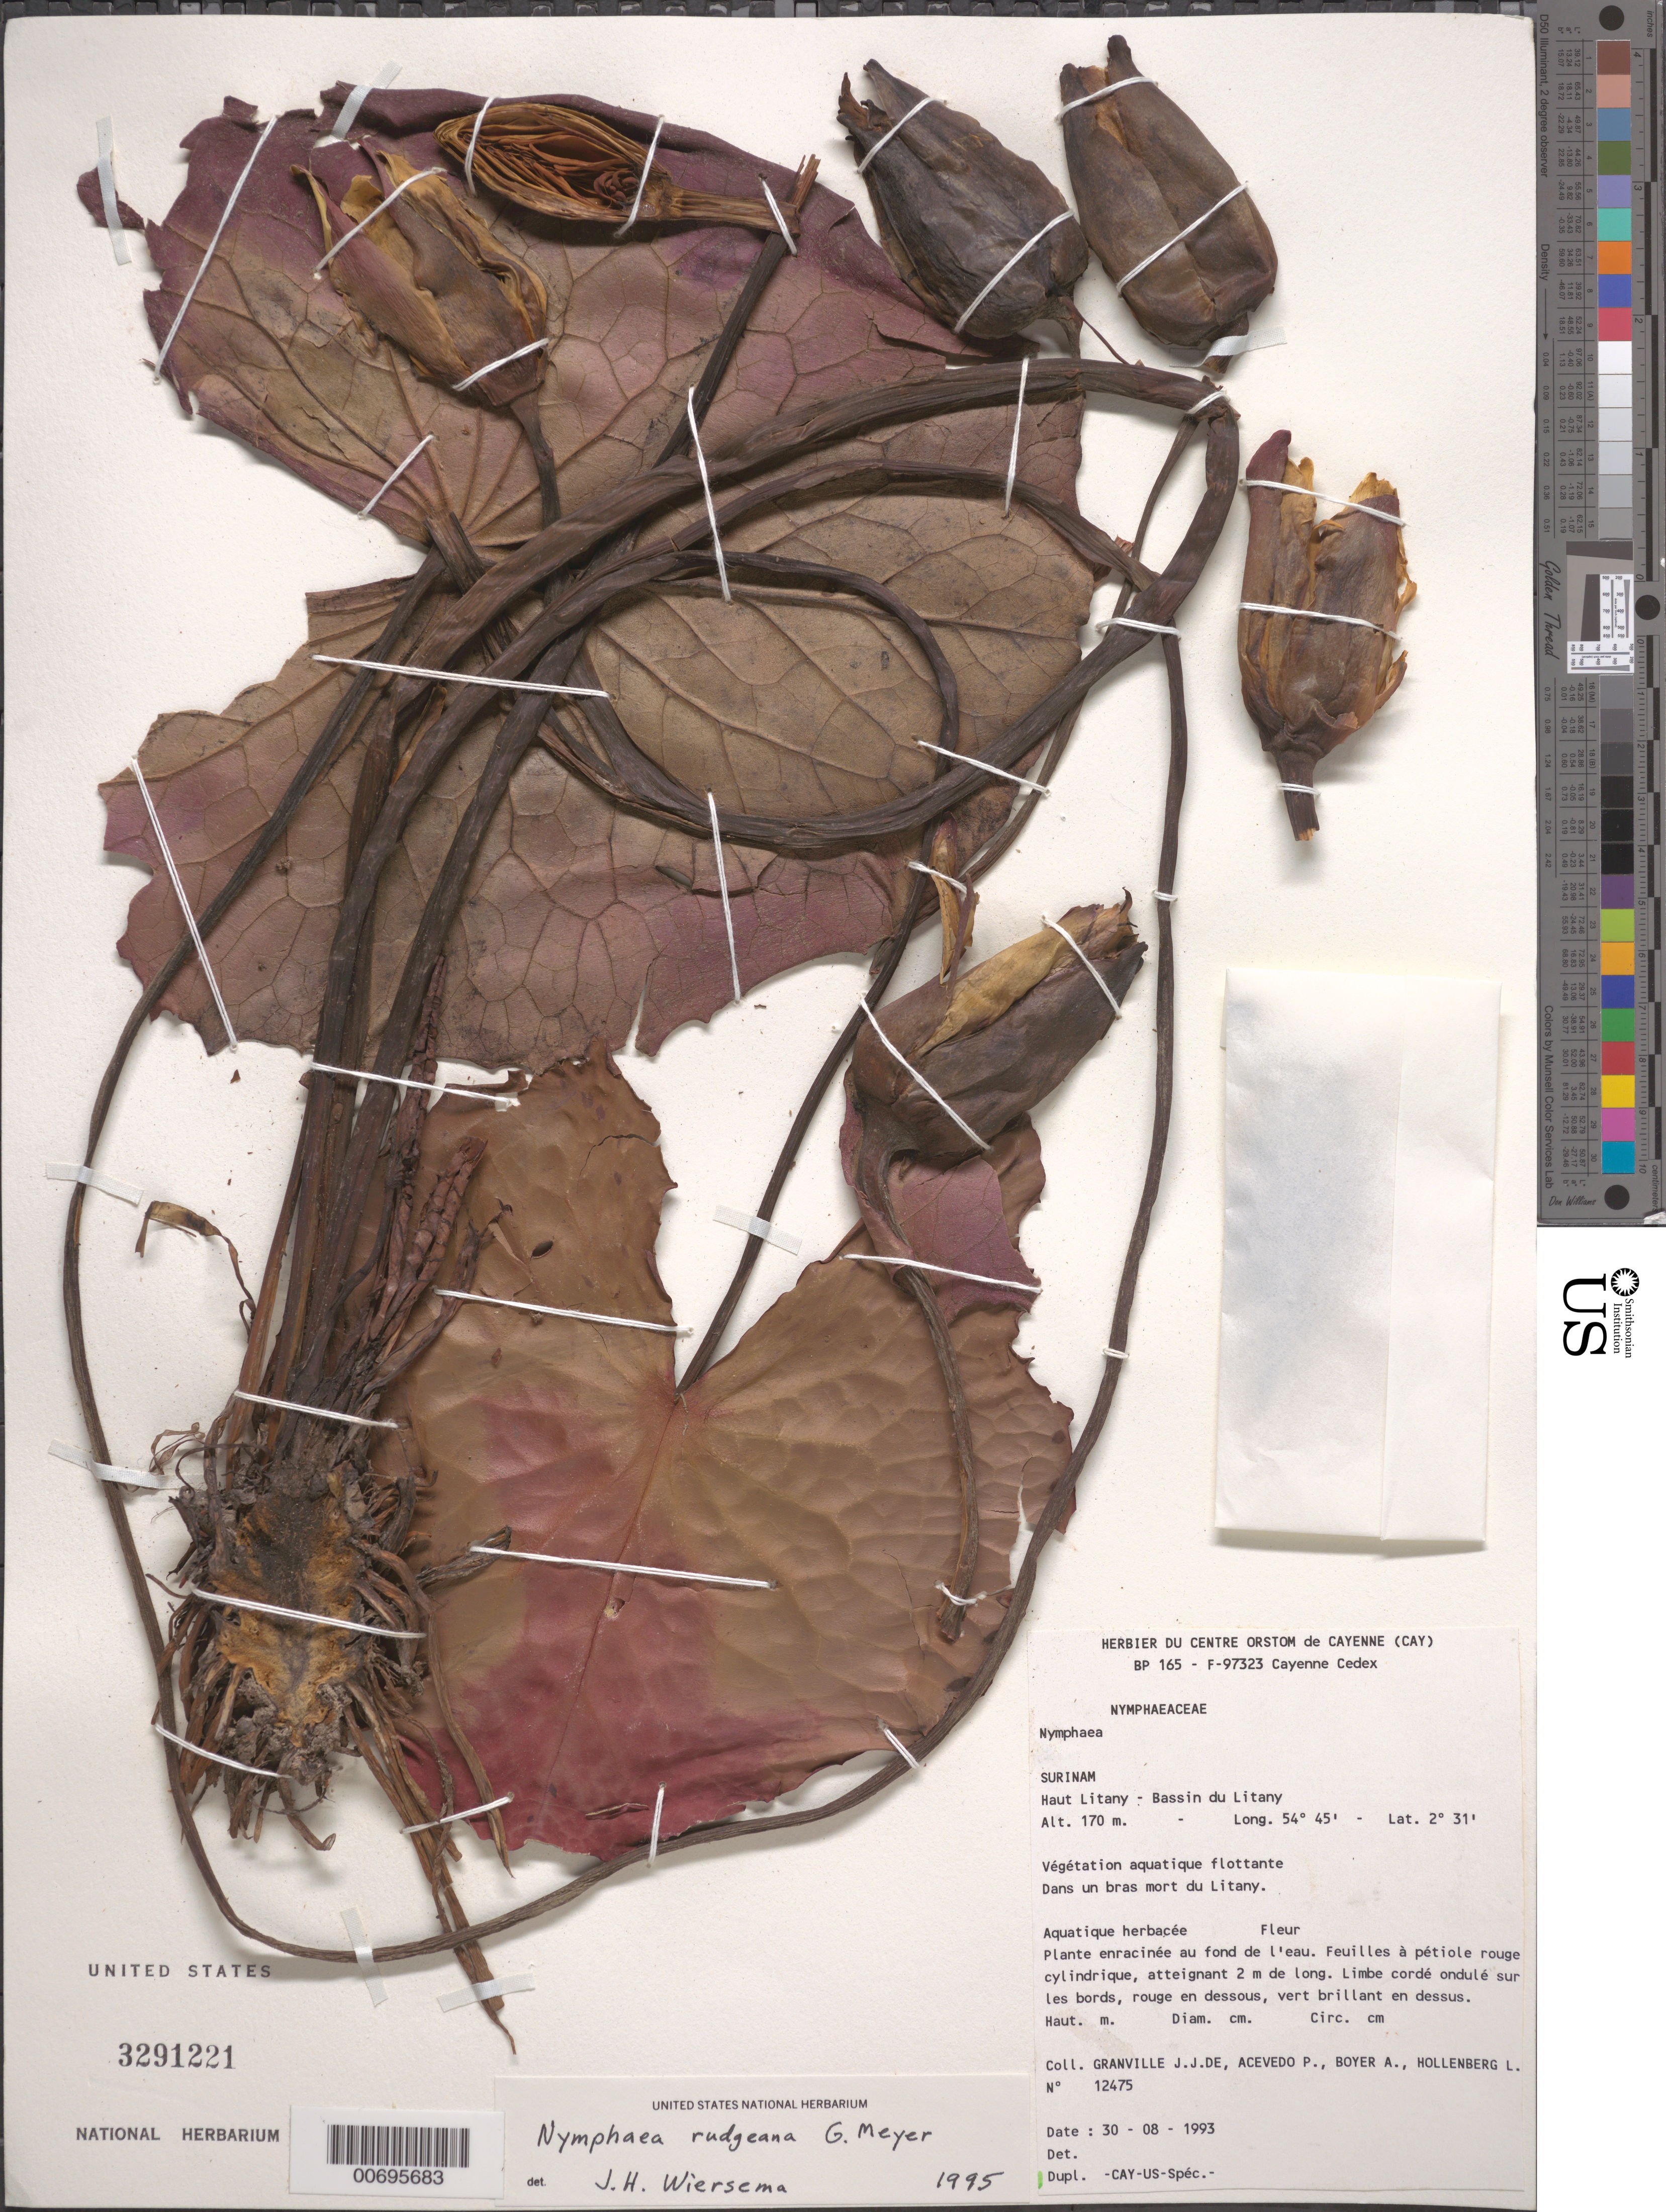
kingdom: Plantae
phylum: Tracheophyta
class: Magnoliopsida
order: Nymphaeales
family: Nymphaeaceae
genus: Nymphaea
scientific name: Nymphaea rudgeana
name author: G. Mey.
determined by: Wiersema, John H.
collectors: J.-J. de Granville, P. Acevedo-Rodr., A. Boyer & L. Hollenberg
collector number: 12475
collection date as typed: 30-Aug-93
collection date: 1993-08-30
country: Suriname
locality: Haut Litany, Bassin du Litany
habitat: Vegetation aqautique flottante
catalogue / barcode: US 3291221